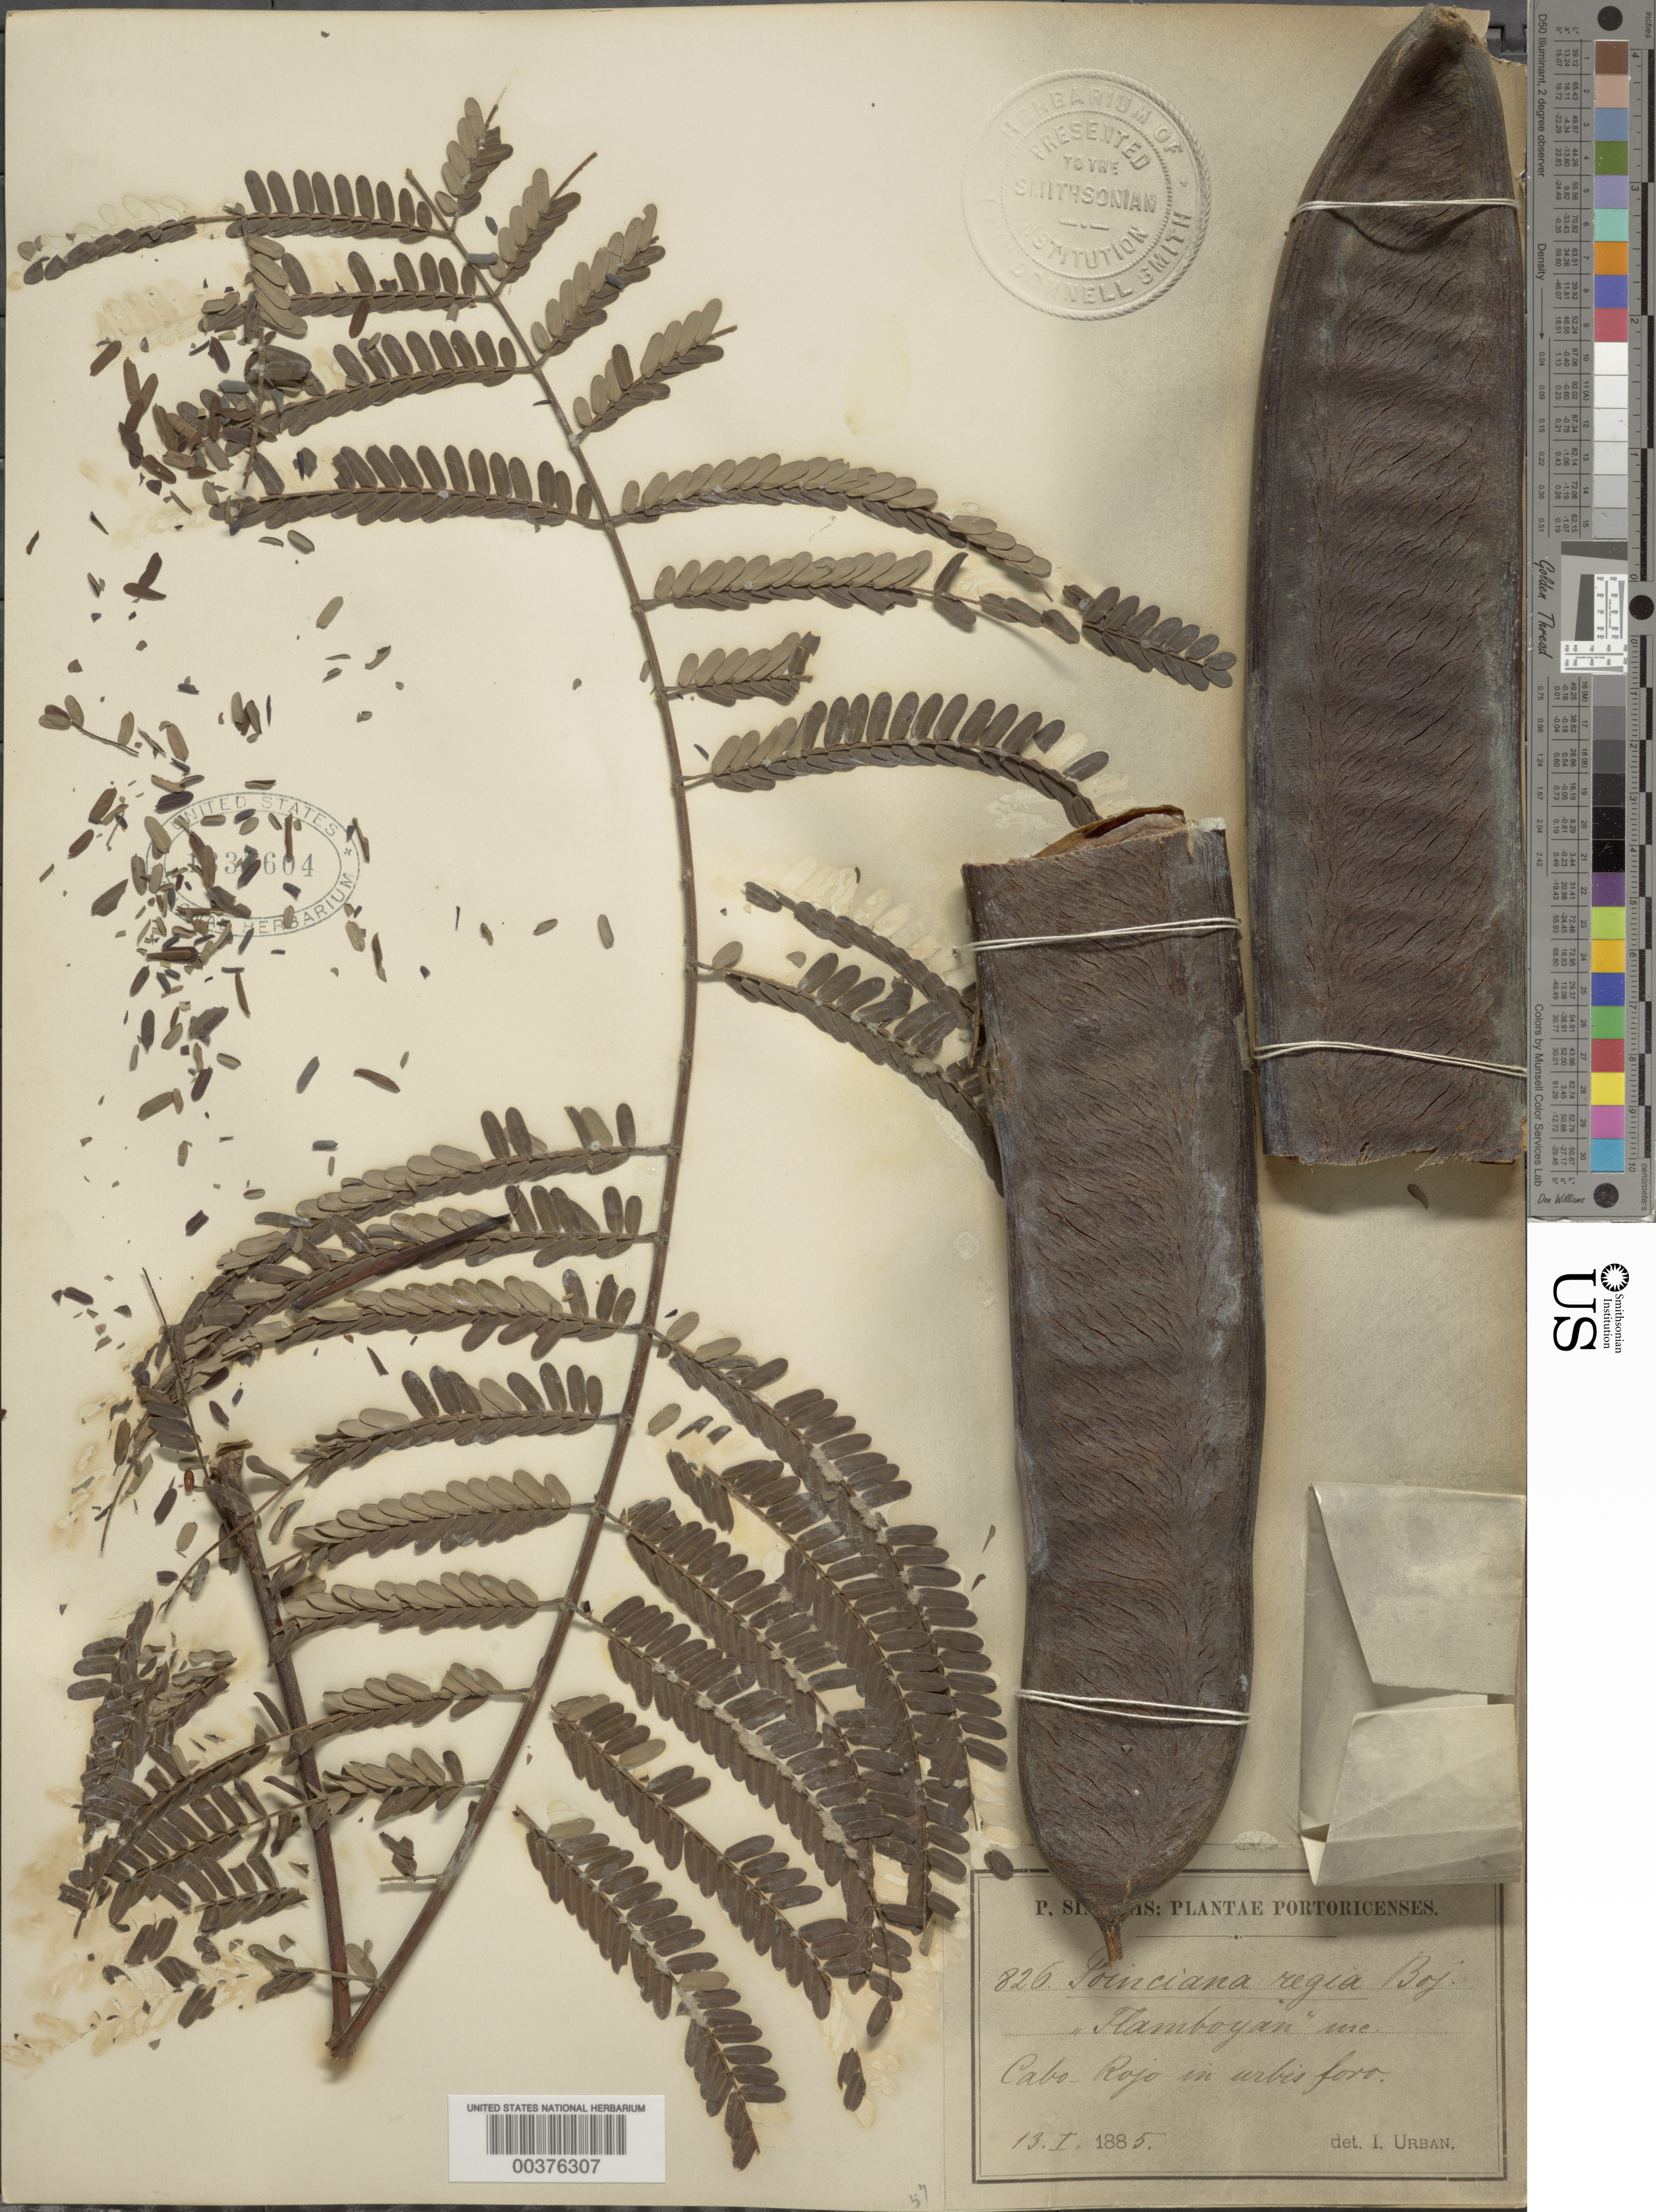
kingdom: Plantae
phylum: Tracheophyta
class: Magnoliopsida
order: Fabales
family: Fabaceae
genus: Delonix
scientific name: Delonix regia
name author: (Bojer ex Hook.) Raf.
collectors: P. Sintenis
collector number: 826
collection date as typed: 13 Jan 1885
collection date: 1885-01-13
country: Puerto Rico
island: Greater Antilles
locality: Cabo rojo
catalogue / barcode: US 1337604